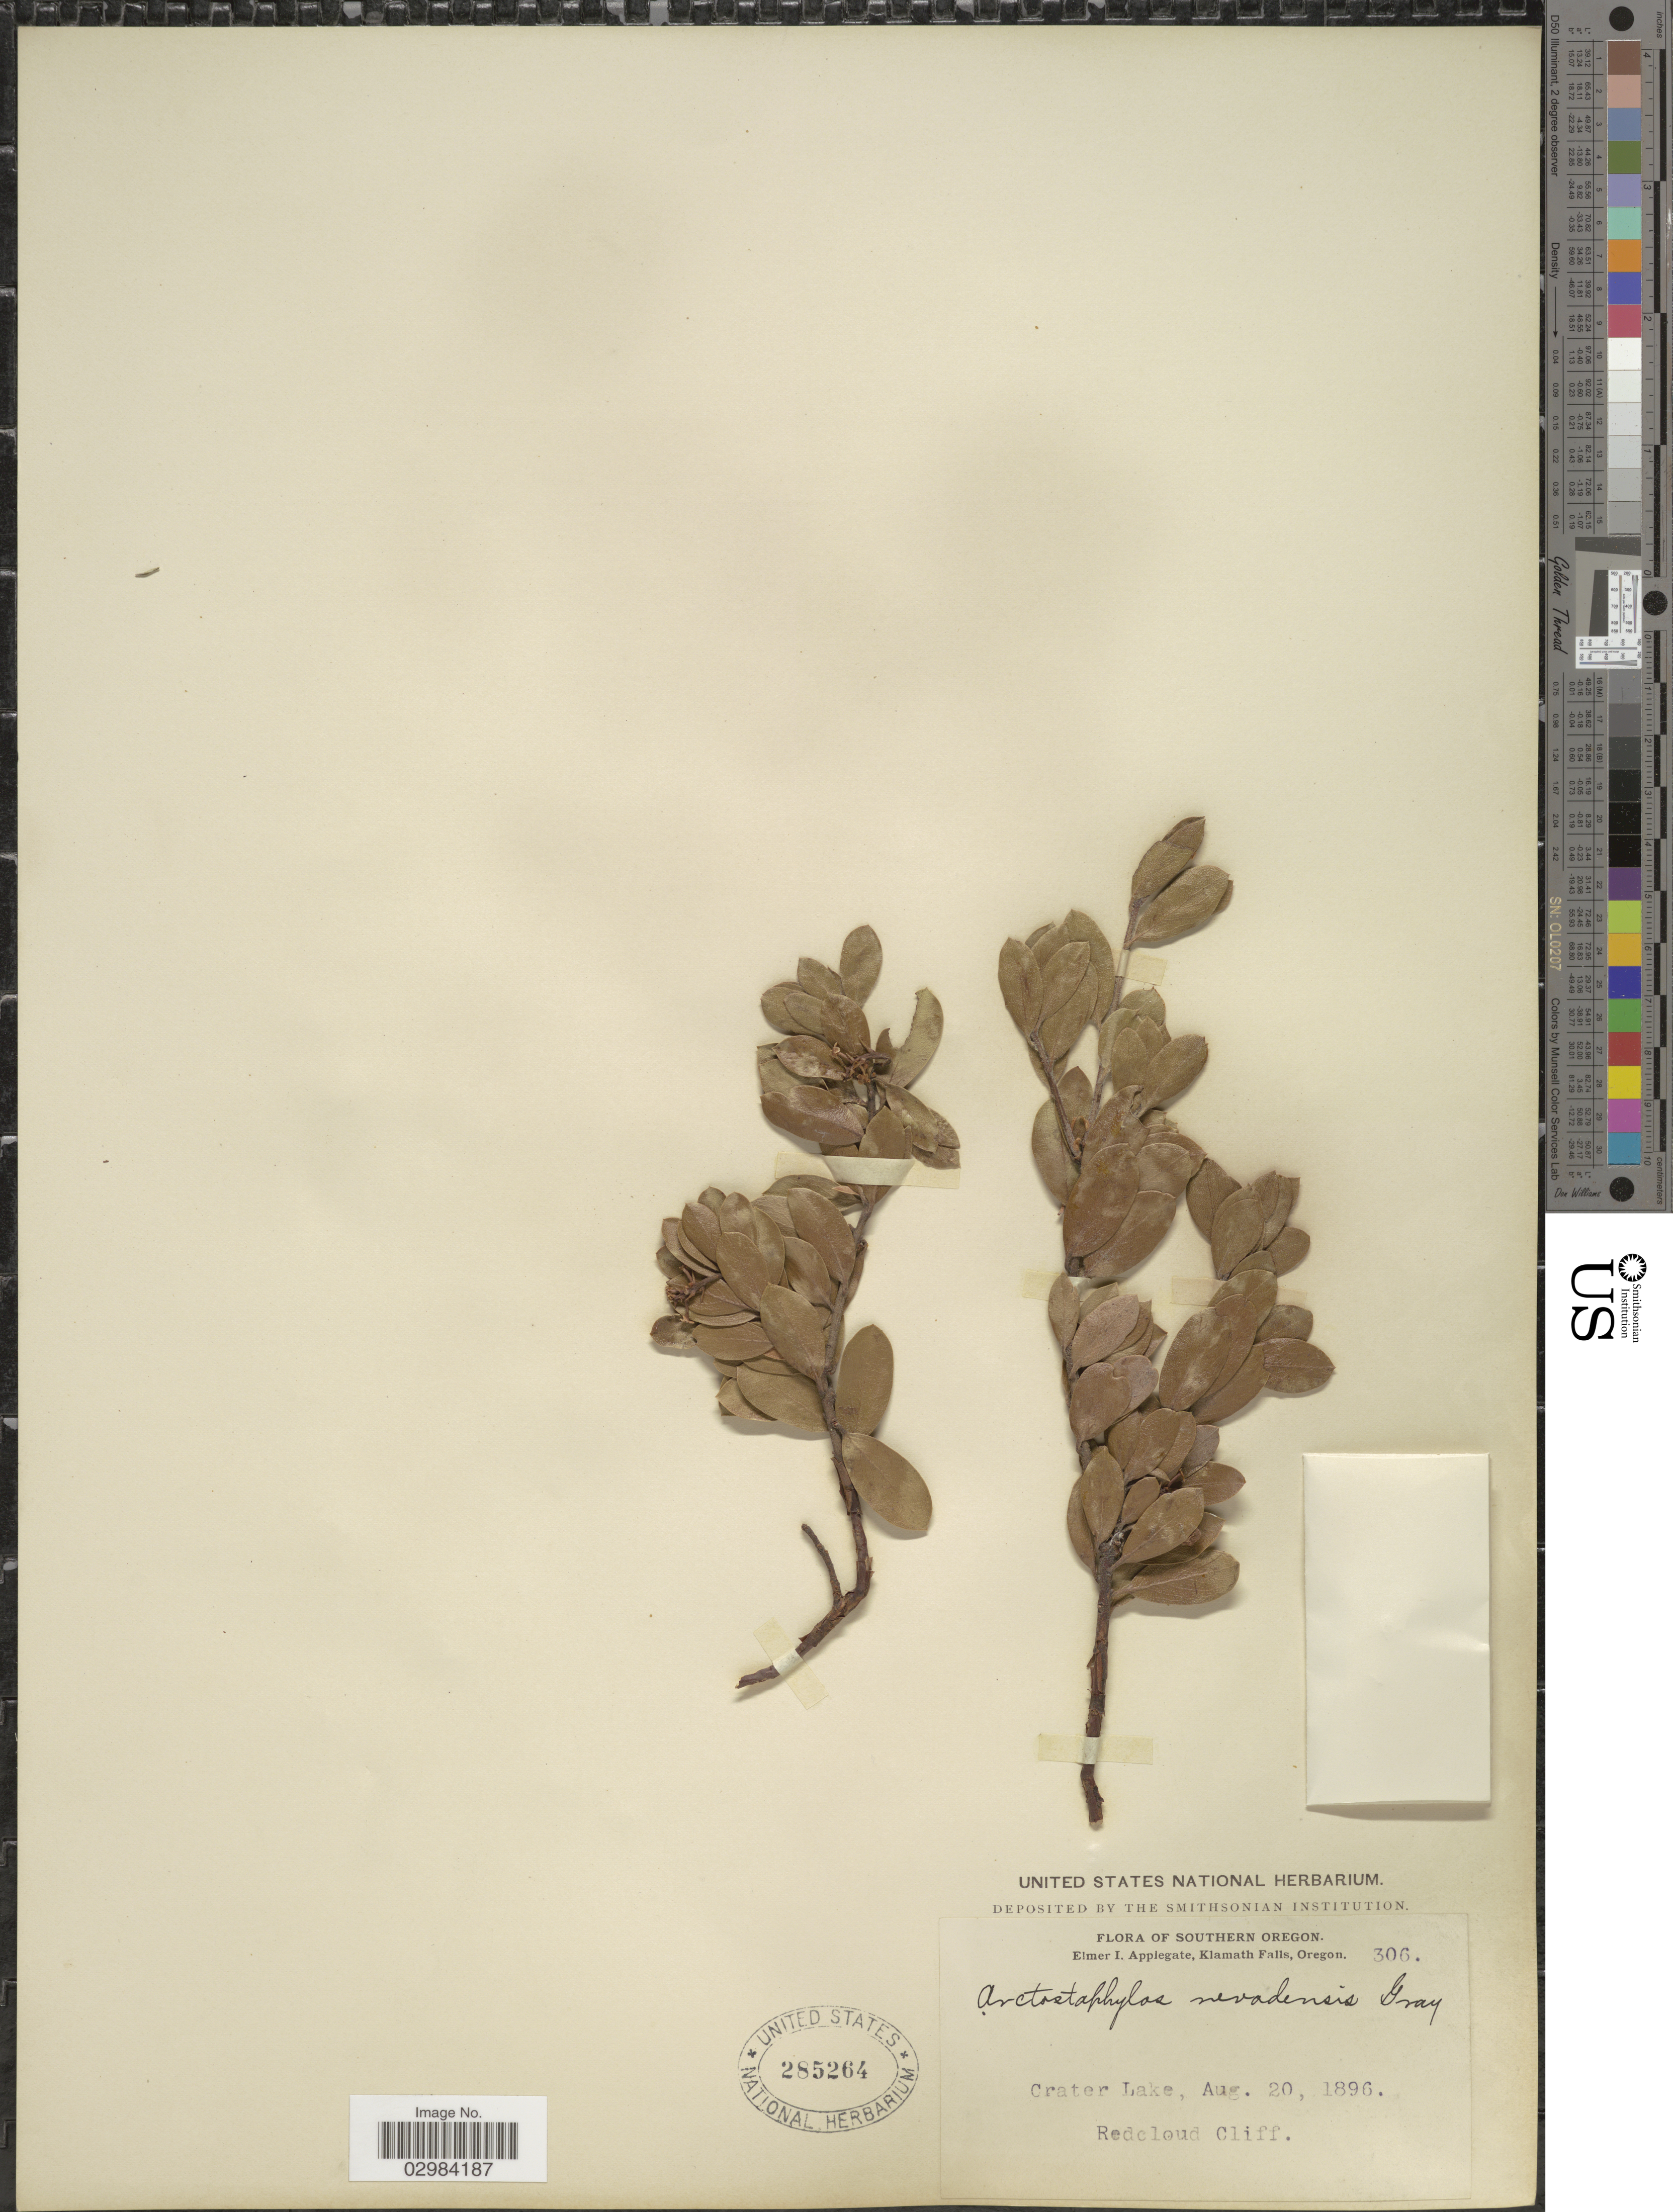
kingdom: Plantae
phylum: Tracheophyta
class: Magnoliopsida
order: Ericales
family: Ericaceae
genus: Arctostaphylos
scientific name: Arctostaphylos nevadensis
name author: A. Gray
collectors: E. I. Applegate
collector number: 306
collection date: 1896-08-20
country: United States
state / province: Oregon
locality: Southern Oregon, Crater Lake, Redcloud Cliff.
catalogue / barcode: US 285264